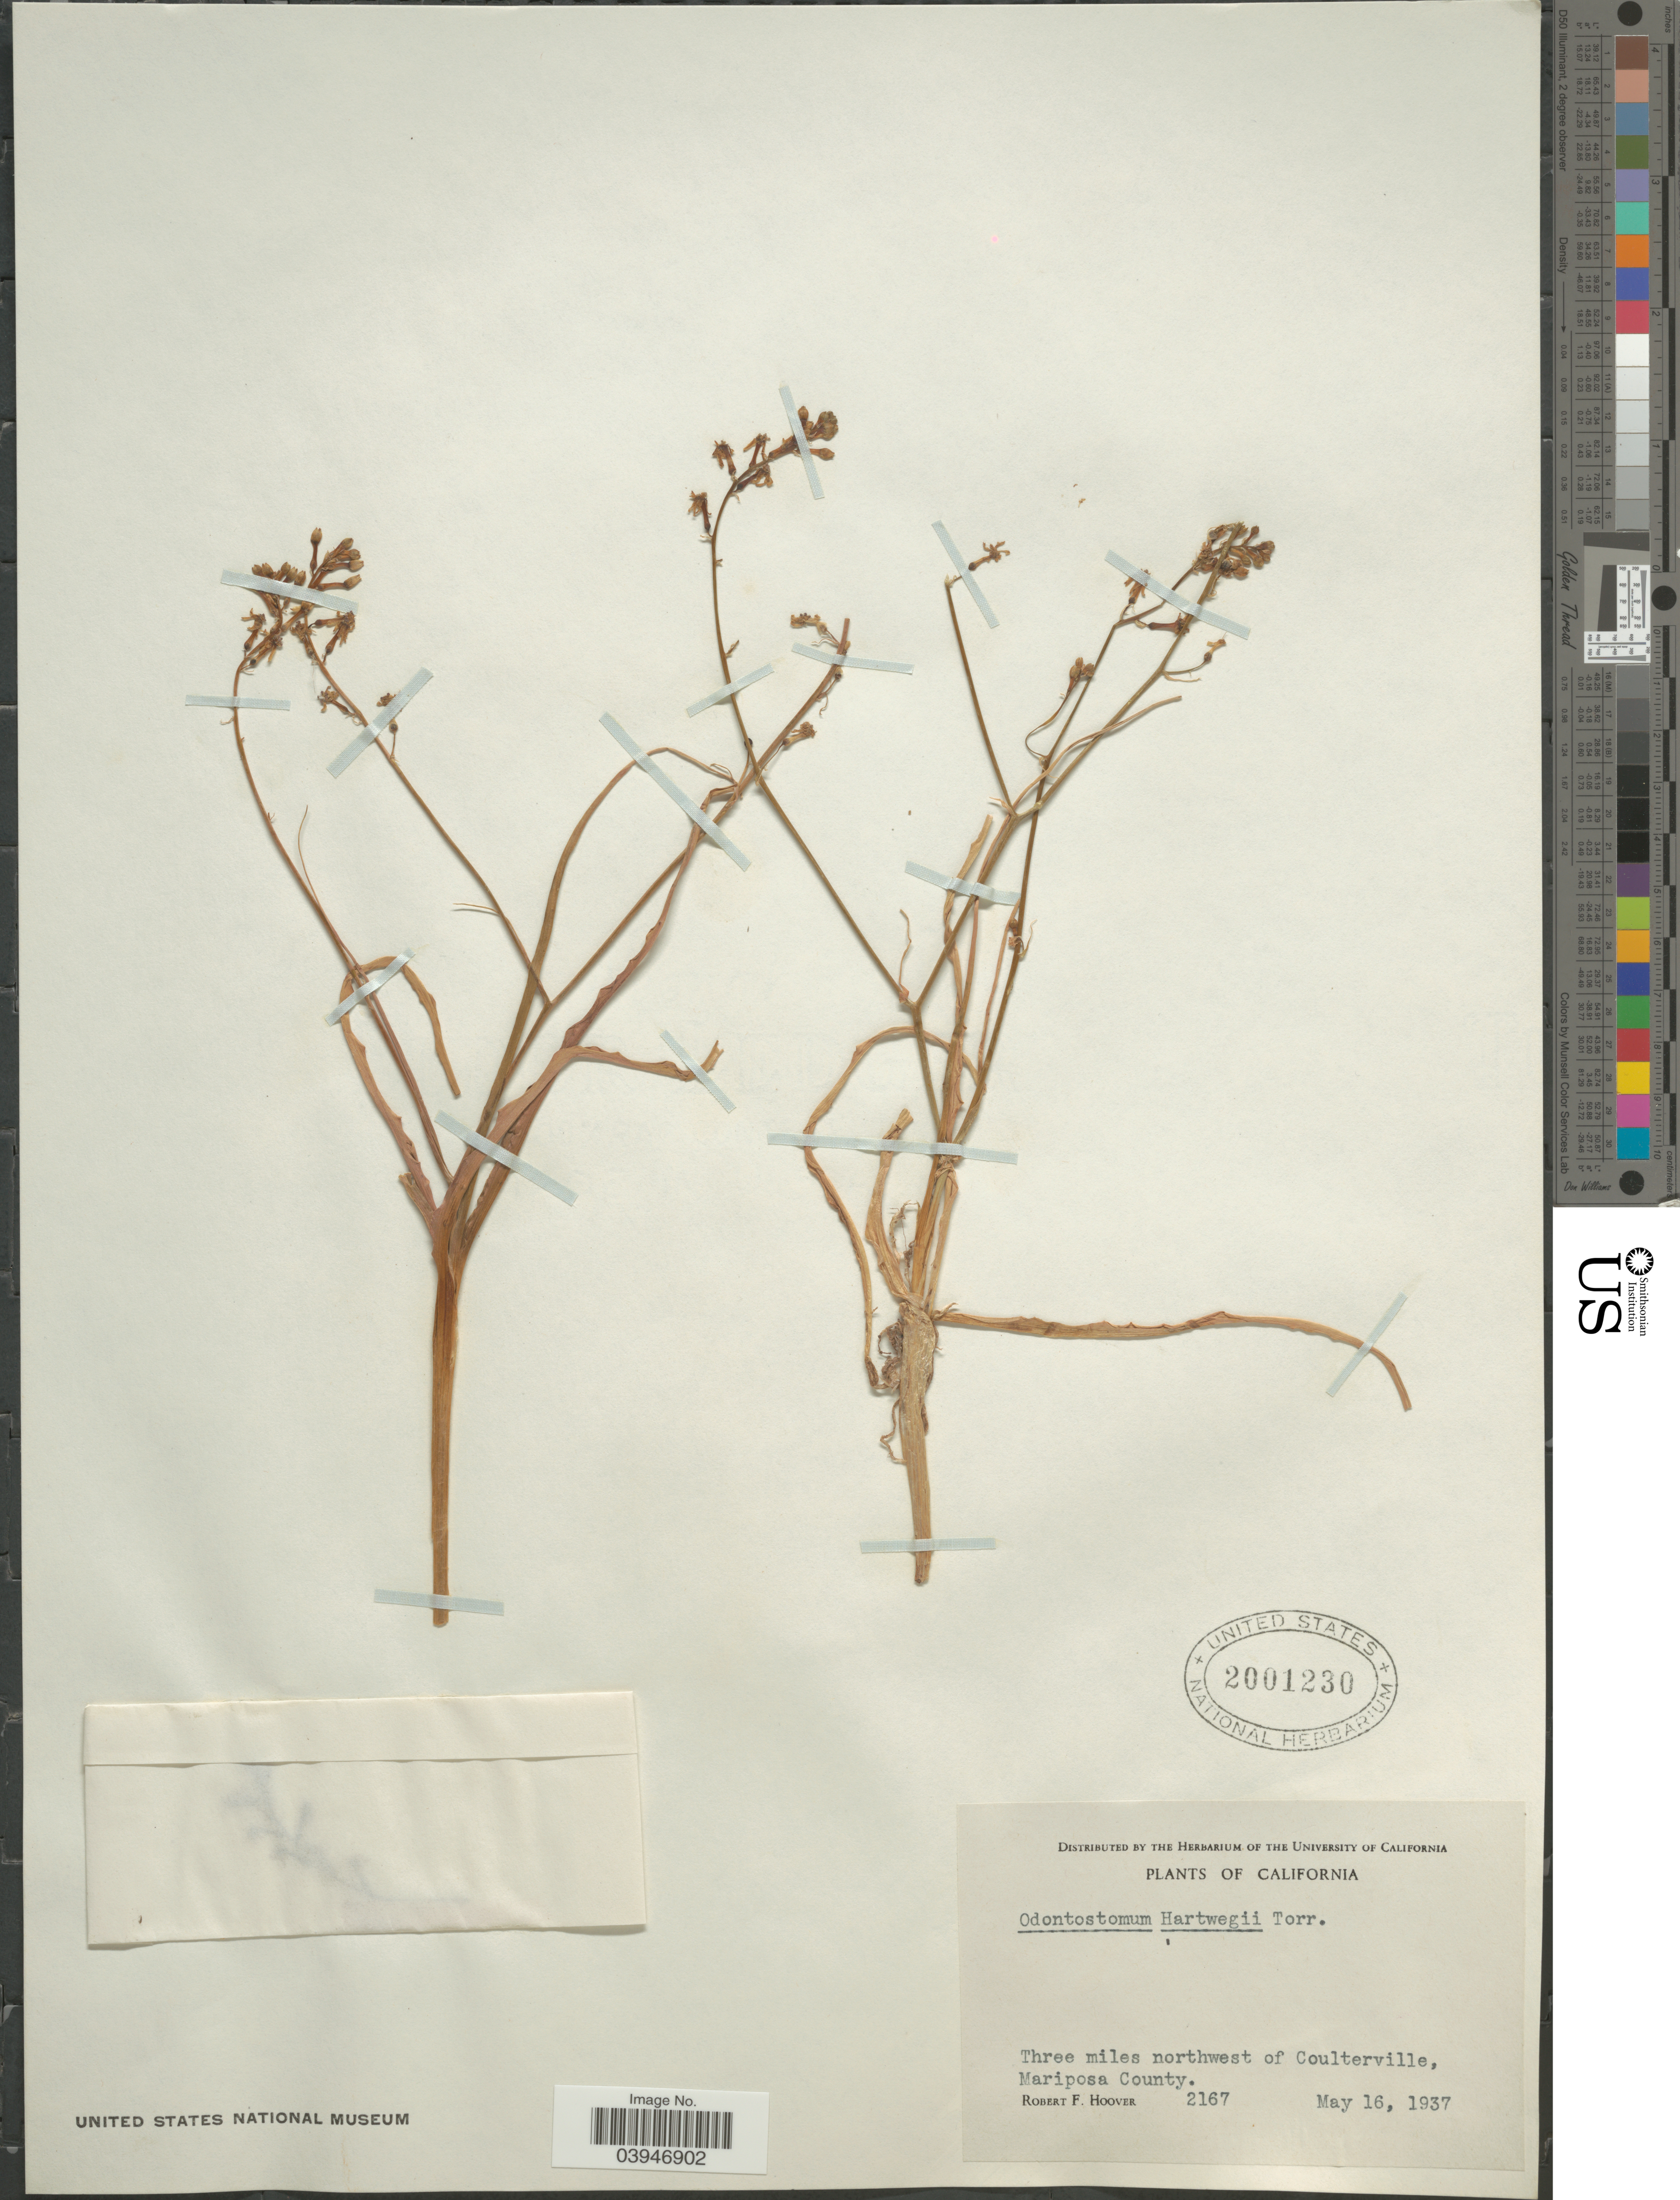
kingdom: Plantae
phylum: Tracheophyta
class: Liliopsida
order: Asparagales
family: Tecophilaeaceae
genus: Odontostomum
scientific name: Odontostomum hartwegii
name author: Torr.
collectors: R. F. Hoover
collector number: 2167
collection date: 1937-05-16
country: United States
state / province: California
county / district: Mariposa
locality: Three miles northwest of Coulterville, Mariposa County.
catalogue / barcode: US 2001230